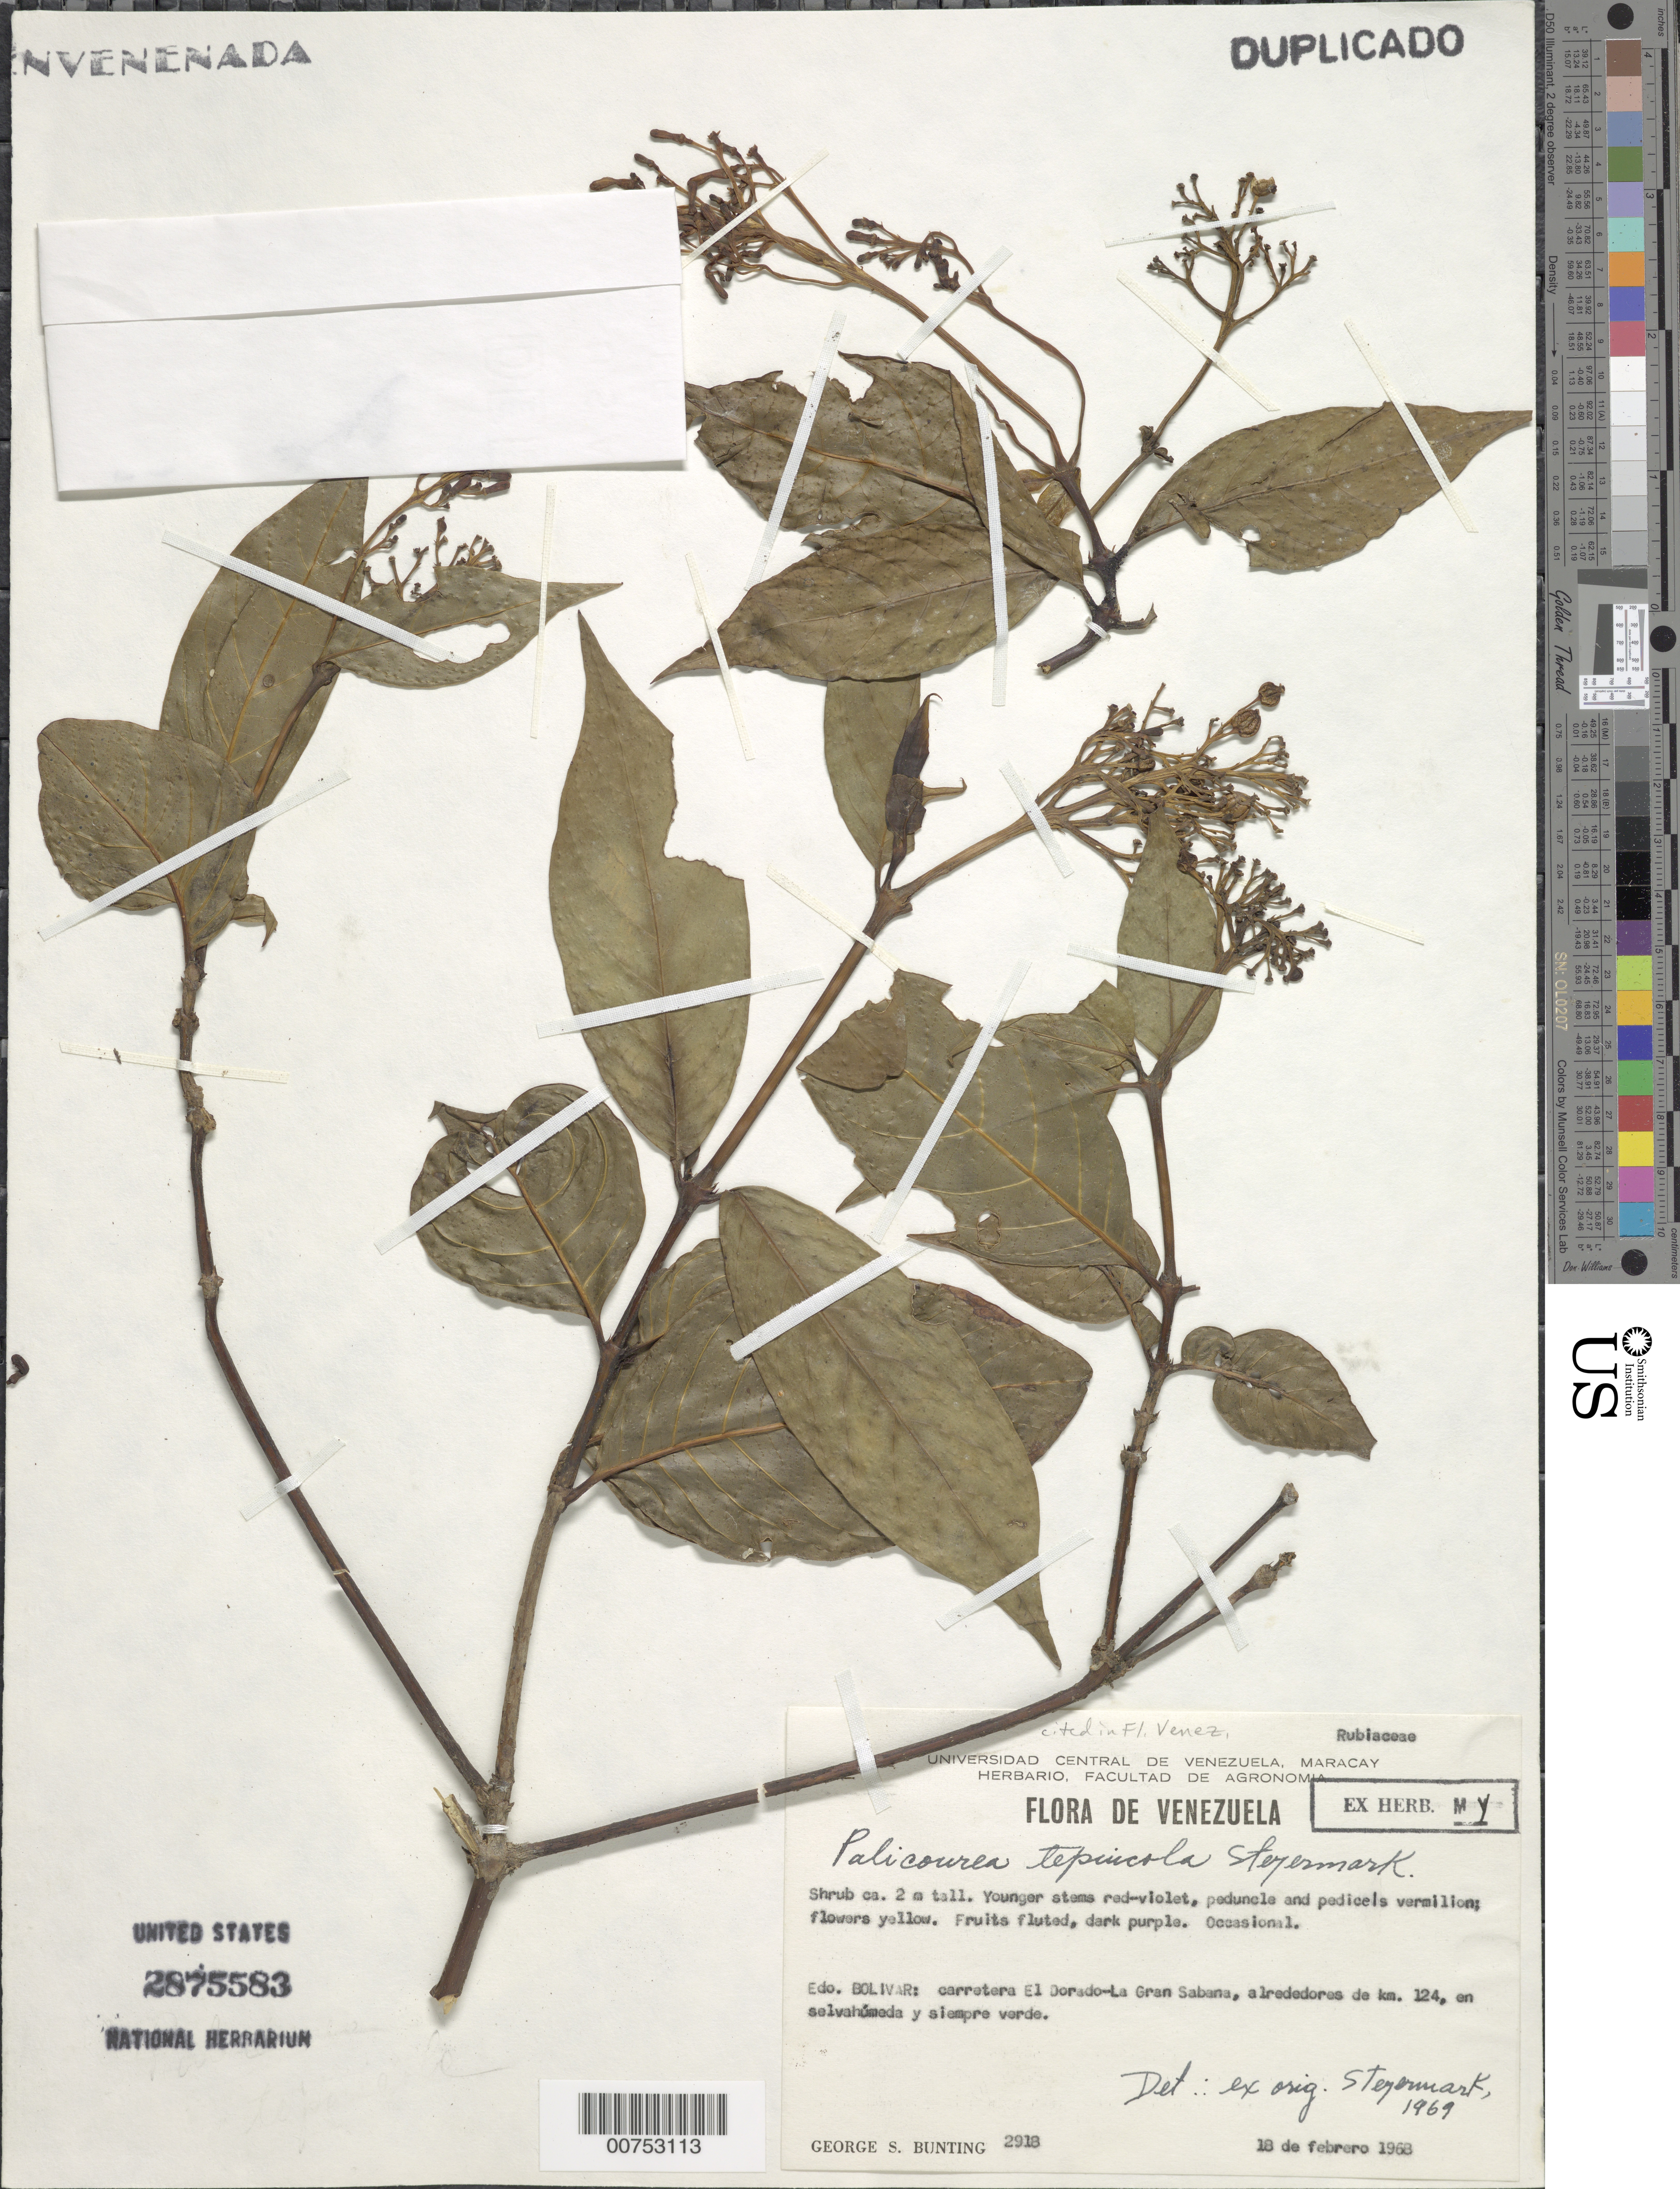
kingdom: Plantae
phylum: Tracheophyta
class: Magnoliopsida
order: Gentianales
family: Rubiaceae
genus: Palicourea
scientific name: Palicourea tepuicola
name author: Steyerm.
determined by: Steyermark, Julian A., (VEN)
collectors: G. S. Bunting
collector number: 2918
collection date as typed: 18-Feb-68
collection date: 1968-02-18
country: Venezuela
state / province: Bolívar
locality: El Dorado-La Gran Sabana road, km 124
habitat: Selva húmeda y siempre verde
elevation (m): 1200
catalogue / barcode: US 2875583